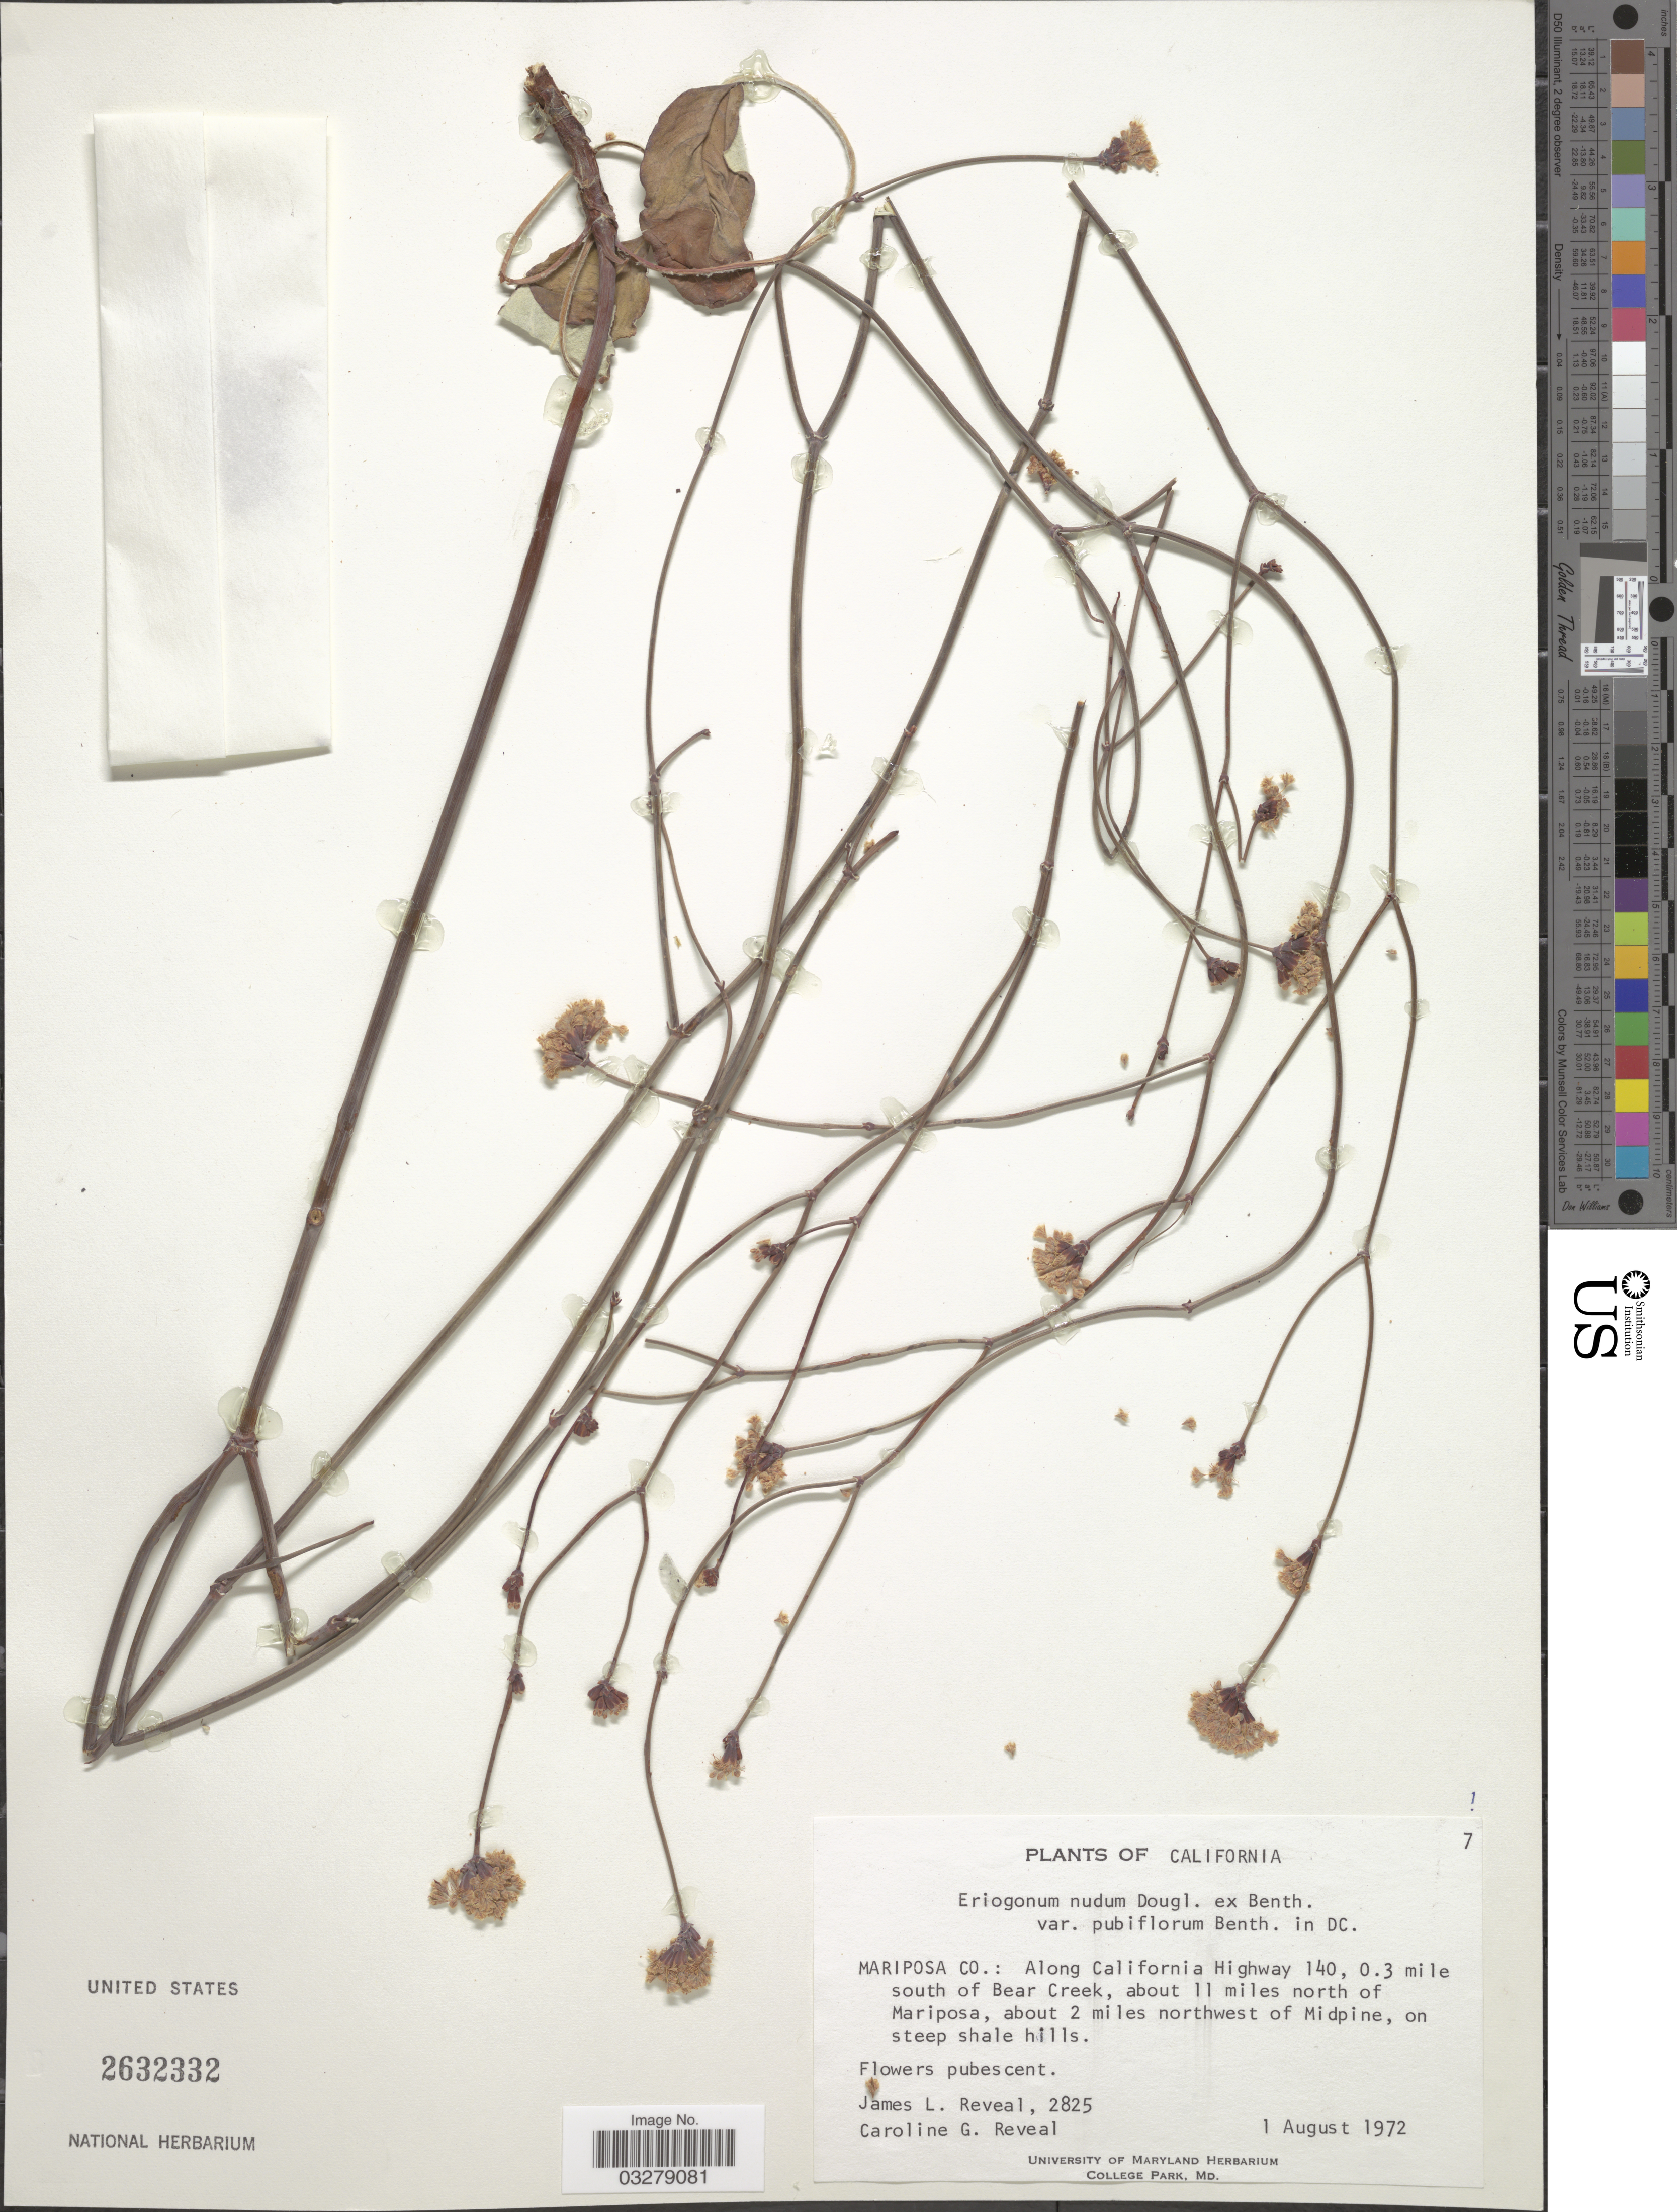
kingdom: Plantae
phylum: Tracheophyta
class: Magnoliopsida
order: Caryophyllales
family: Polygonaceae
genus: Eriogonum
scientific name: Eriogonum nudum var. pubiflorum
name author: Benth. in DC.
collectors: J. L. Reveal & C. G. Reveal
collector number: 2825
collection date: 1972-08-01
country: United States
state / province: California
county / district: Mariposa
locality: Mariposa Co.: Along California Highway 140, 0.3 mile south of Bear Creek, about 11 miles north of Mariposa, about 2 miles northwest of Midpine.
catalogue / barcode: US 2632332